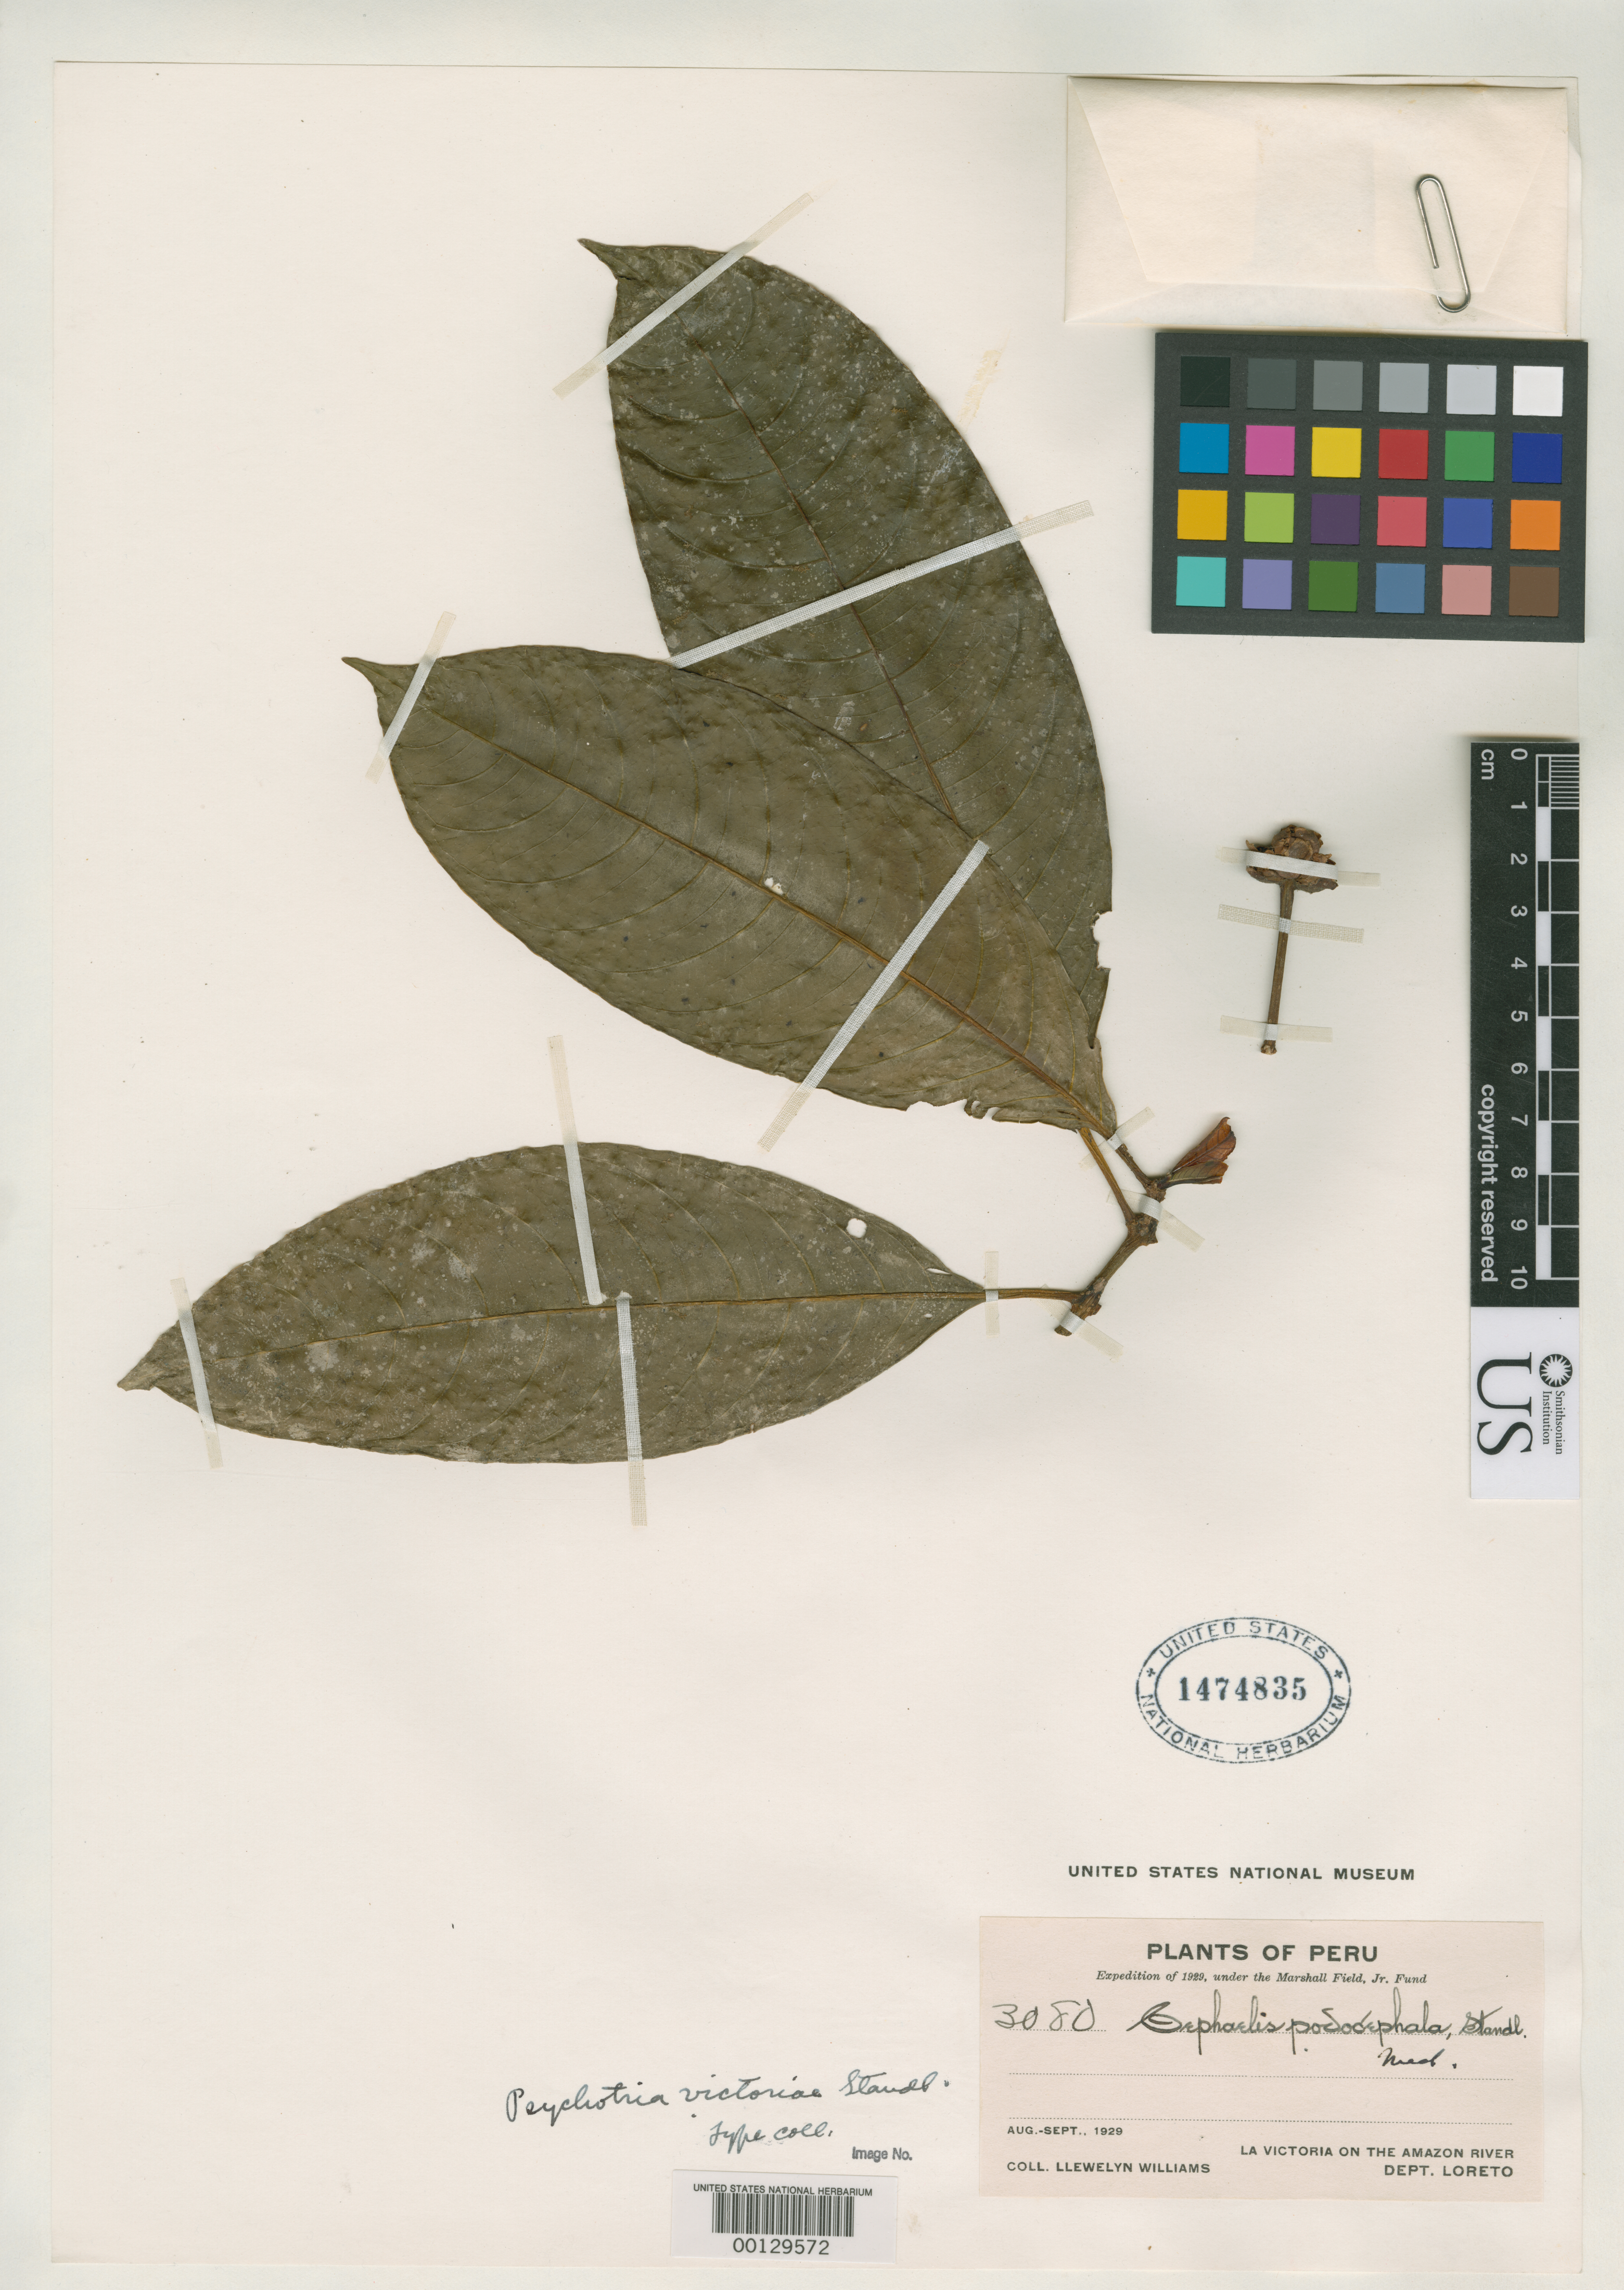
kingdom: Plantae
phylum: Tracheophyta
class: Magnoliopsida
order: Gentianales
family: Rubiaceae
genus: Psychotria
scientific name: Psychotria victoriae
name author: Standl.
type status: Isotype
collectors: Ll. Williams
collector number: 3080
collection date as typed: Aug 1929 to -- Sep 1929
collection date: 1929-08/1929-09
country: Peru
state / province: Loreto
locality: La Victoria, Amazon River.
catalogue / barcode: US 1474835